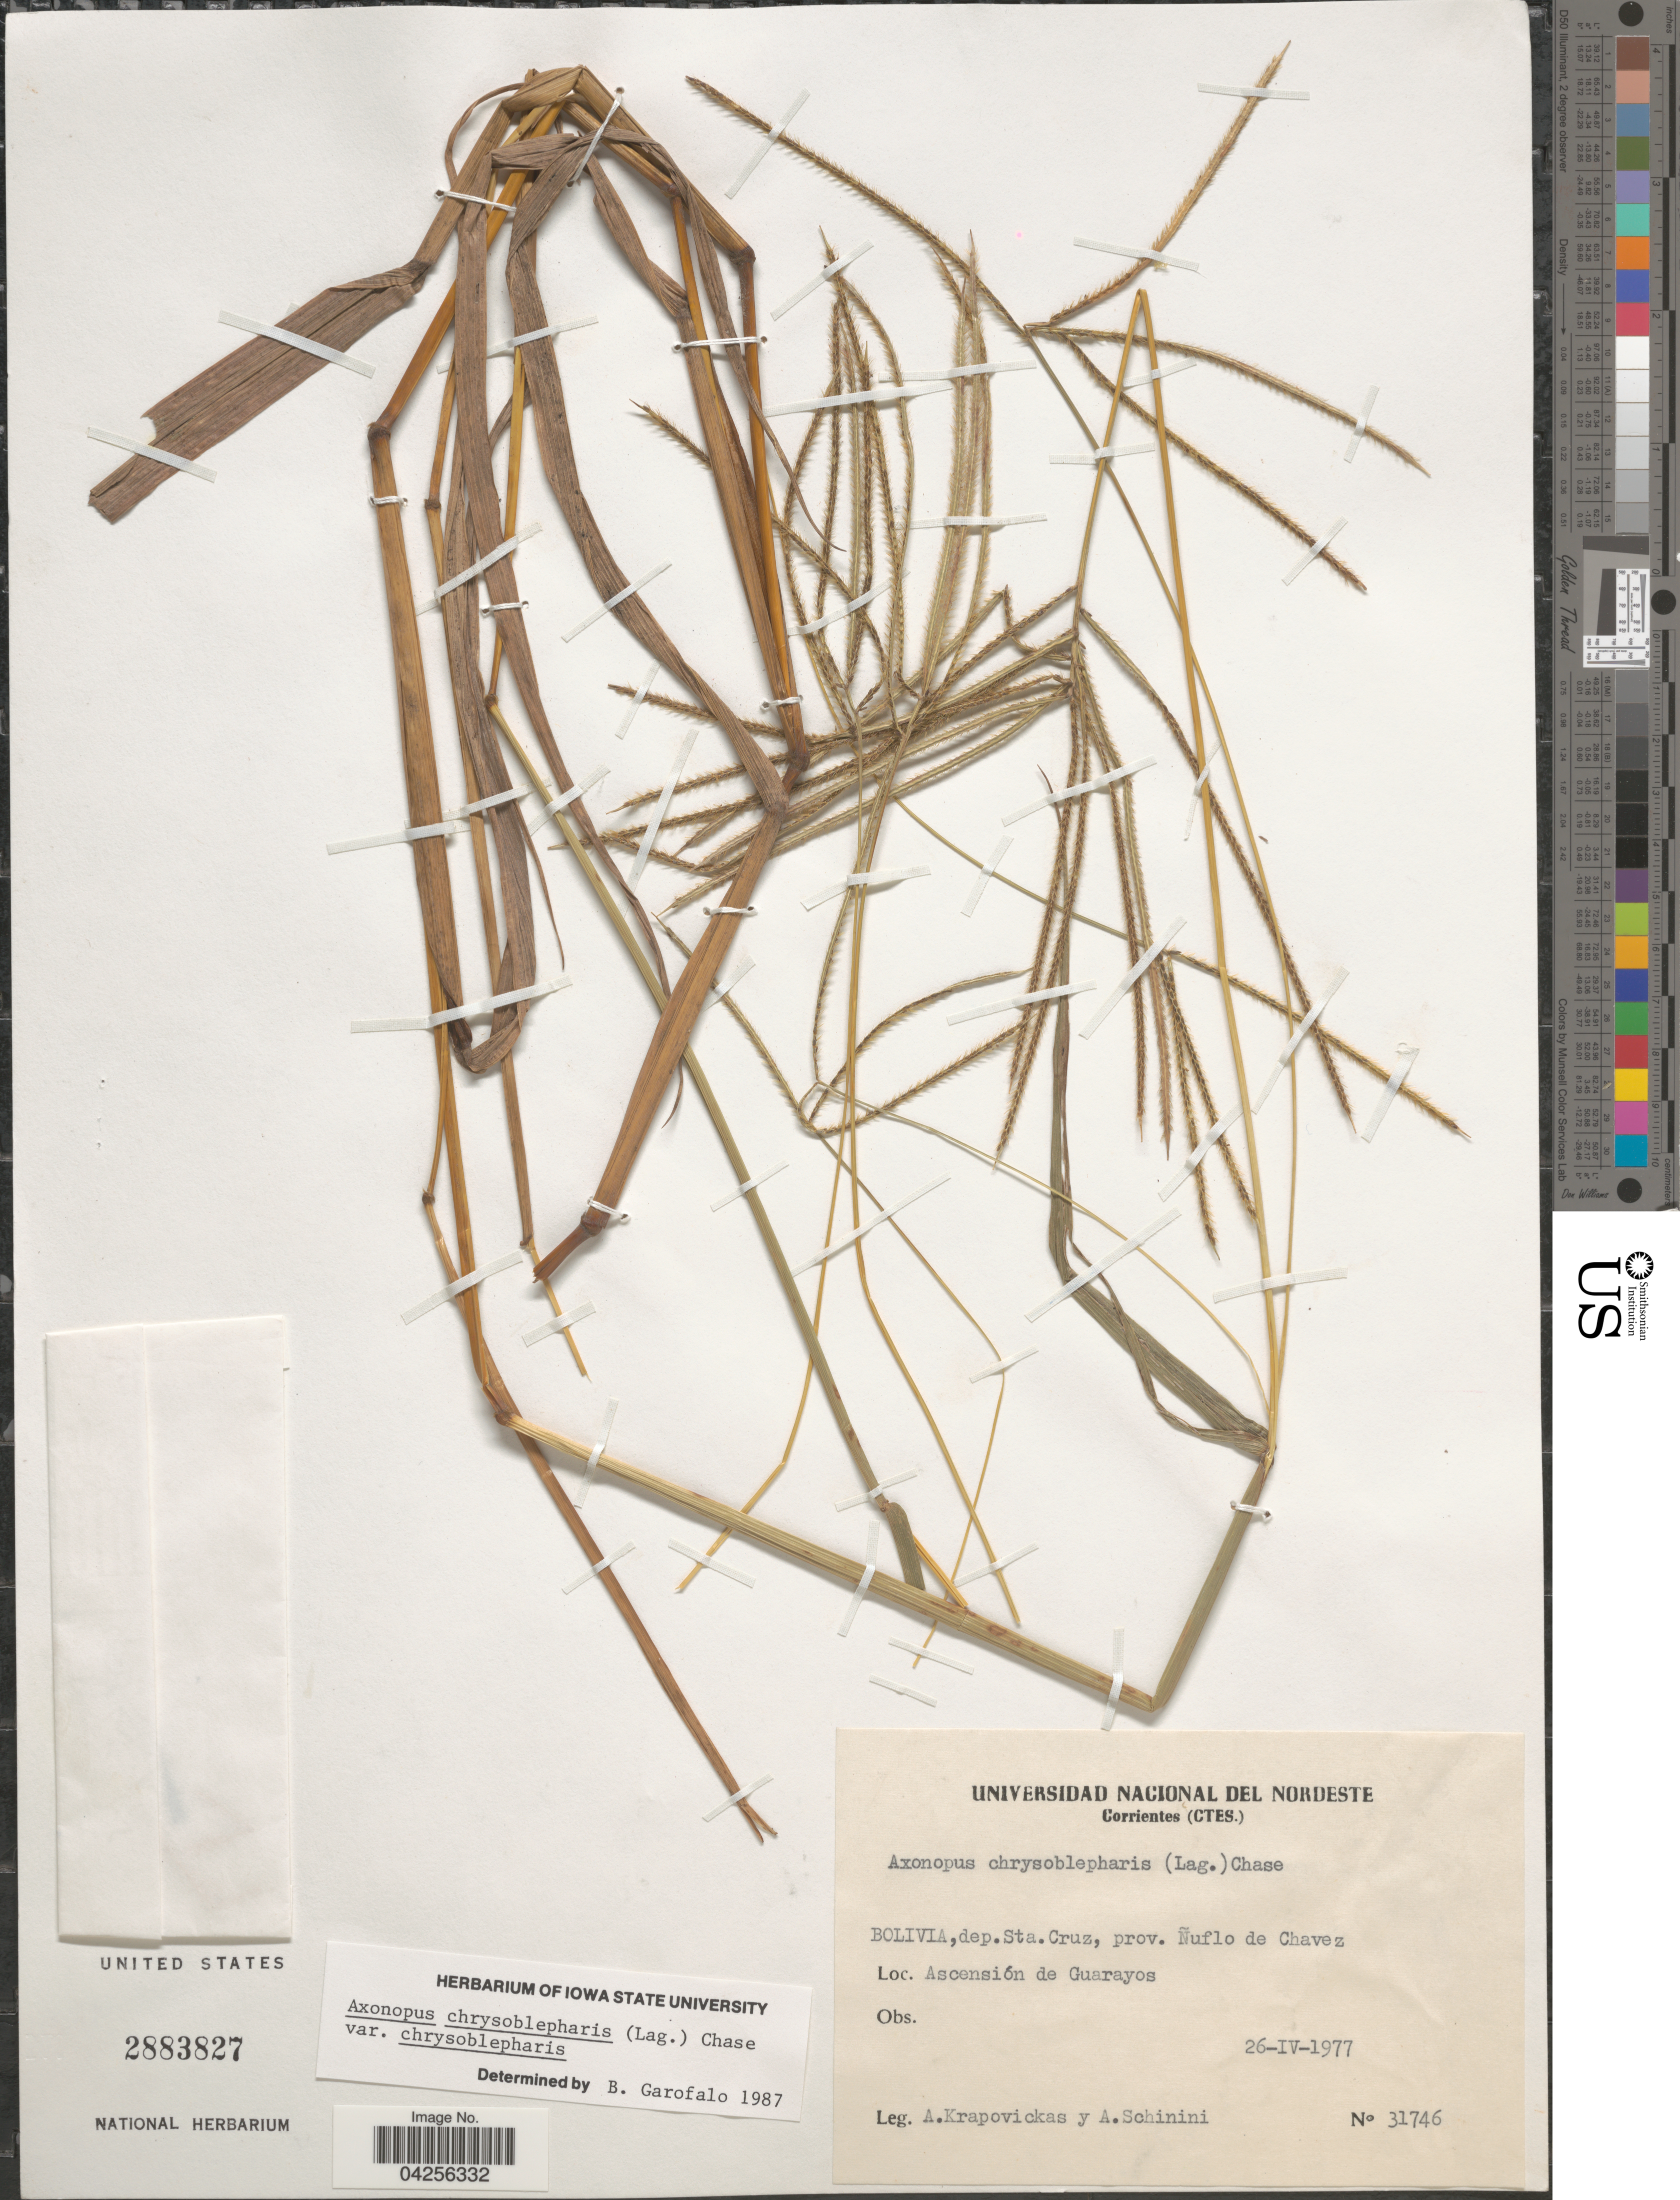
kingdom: Plantae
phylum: Tracheophyta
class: Liliopsida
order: Poales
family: Poaceae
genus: Axonopus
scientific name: Axonopus chrysoblepharis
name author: (Lag.) Chase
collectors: A. Krapovickas & A. Schinini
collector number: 31746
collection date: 1977-04-26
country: Bolivia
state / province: Santa Cruz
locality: Dep. Sta. Cruz, prov. Ñuflo de Chavez. Ascensión de Guarayos.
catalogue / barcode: US 2883827